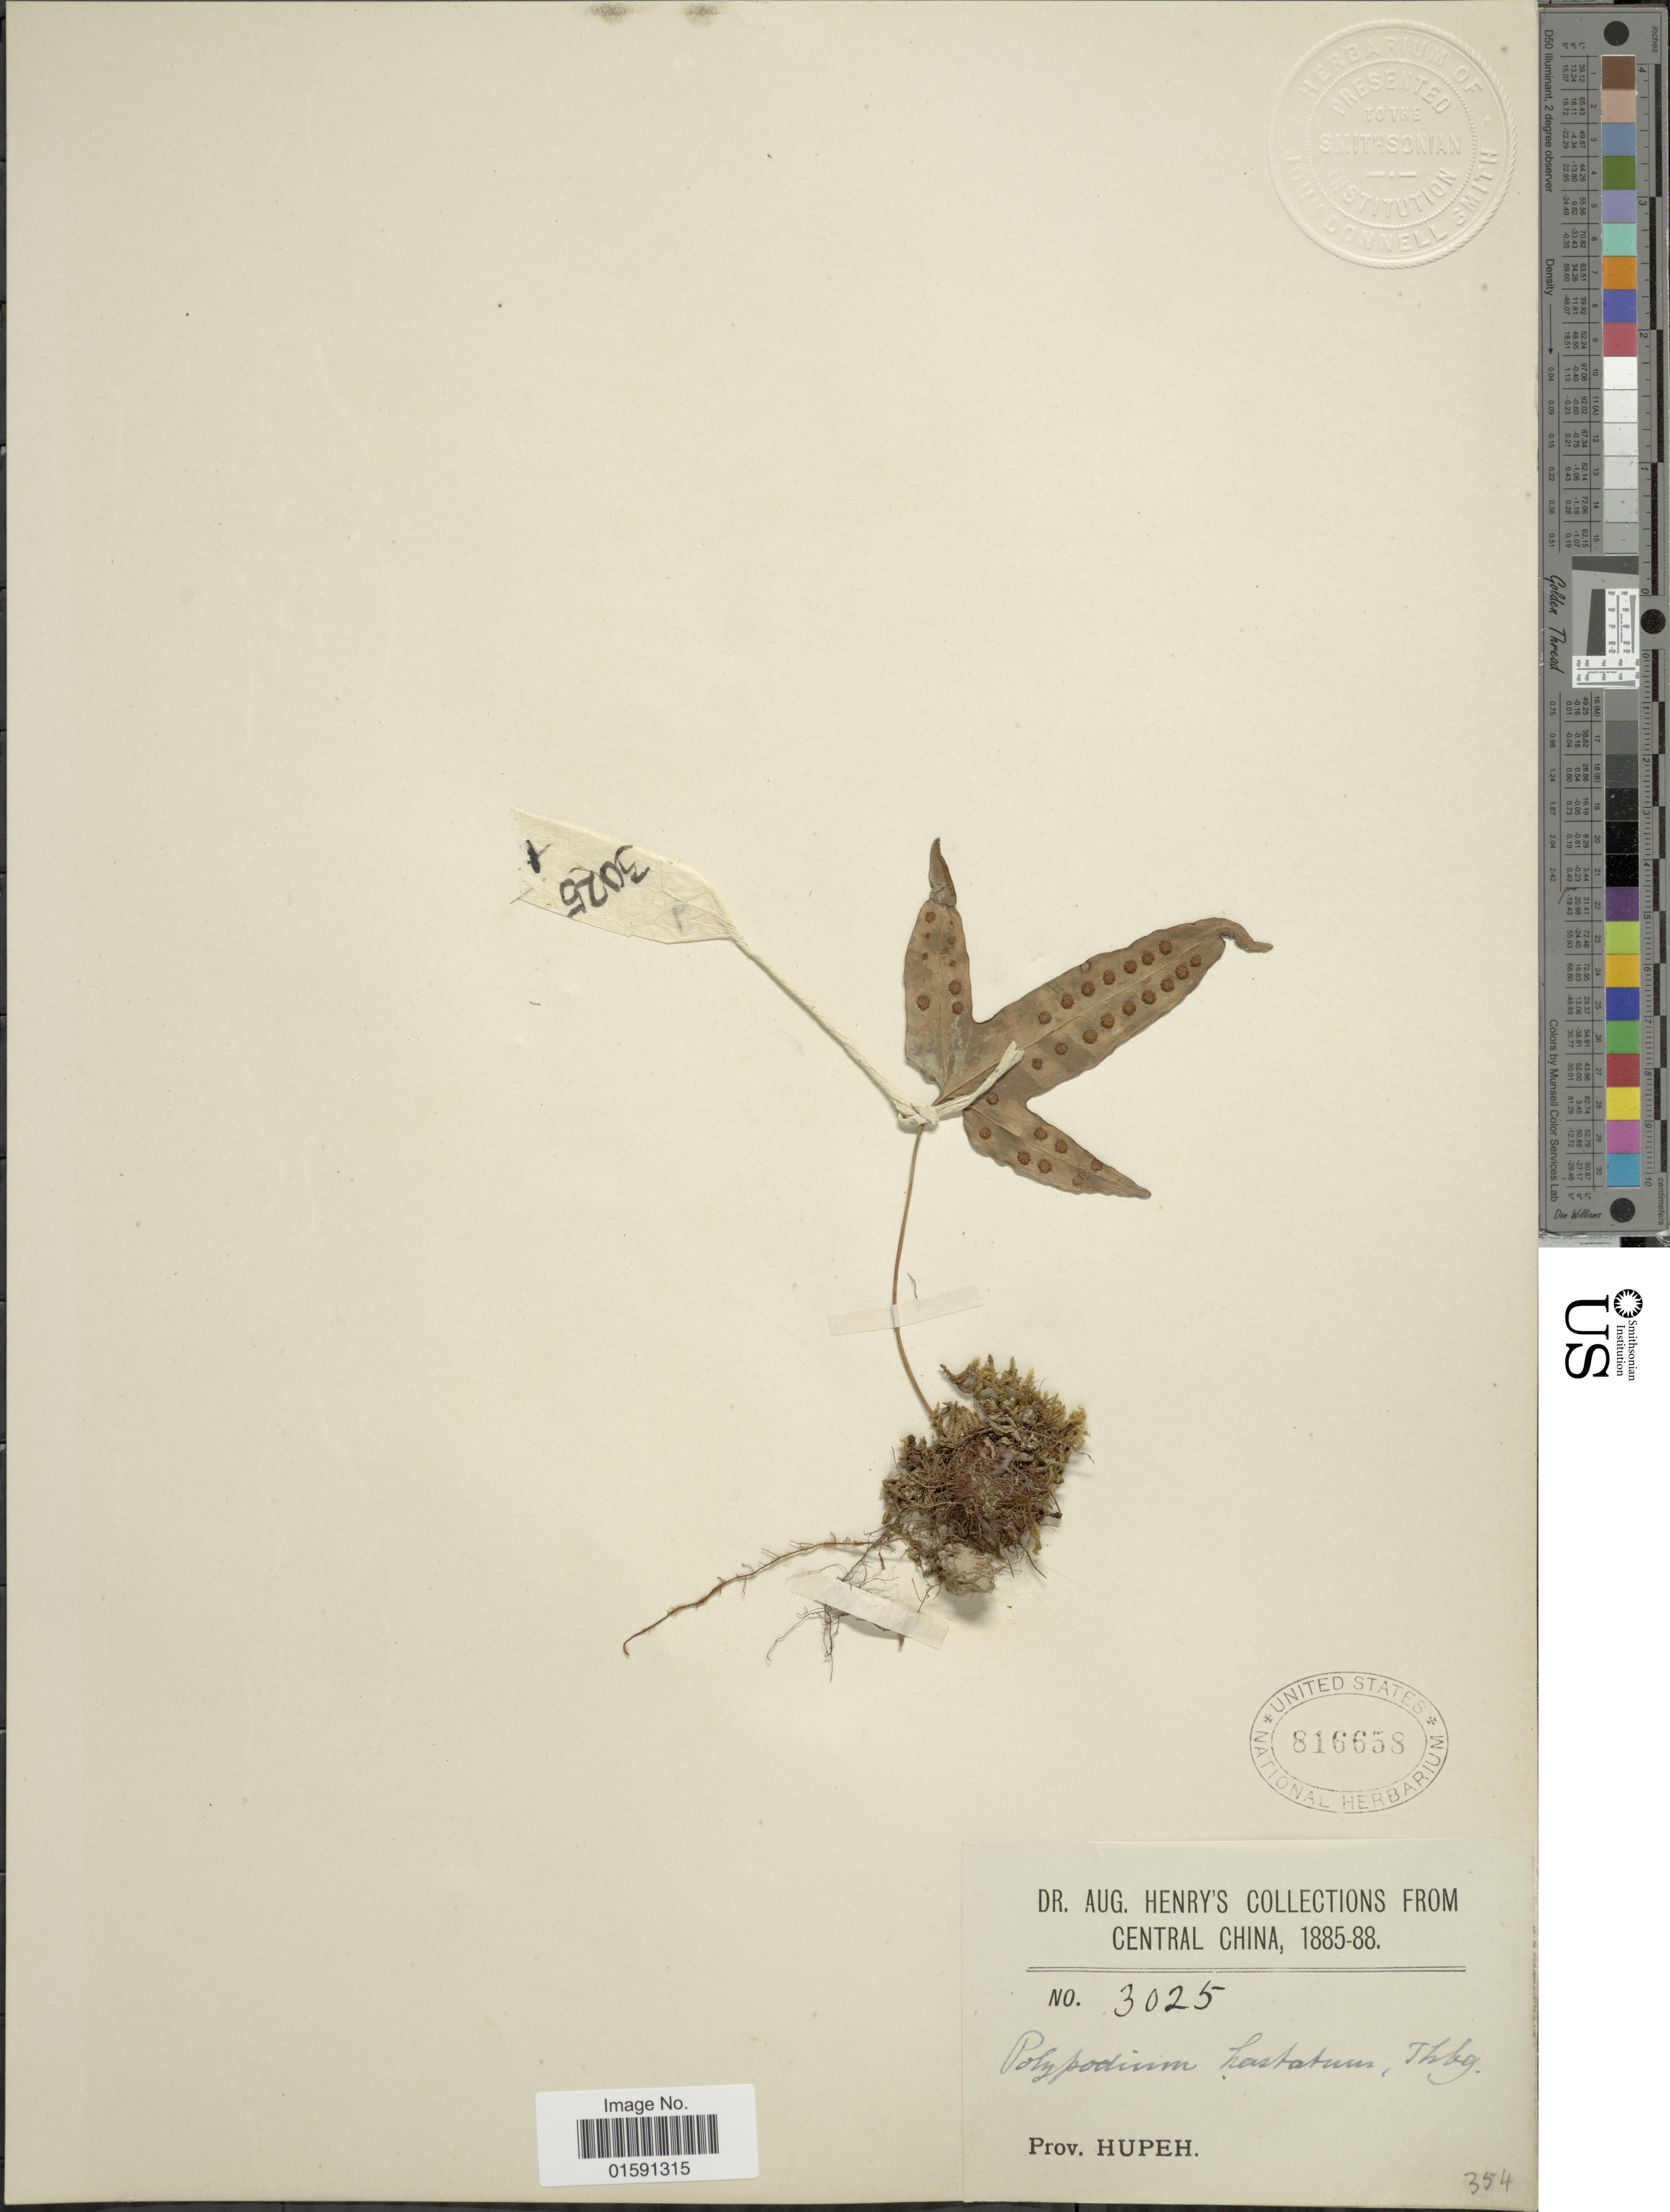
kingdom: Plantae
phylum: Tracheophyta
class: Polypodiopsida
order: Polypodiales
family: Polypodiaceae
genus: Selliguea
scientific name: Selliguea hastata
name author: (Thunb.) Fraser-Jenk.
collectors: A. Henry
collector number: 3025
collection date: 1885/1888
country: China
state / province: Hubei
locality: Prov. Hupeh. Central China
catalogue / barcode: US 816658